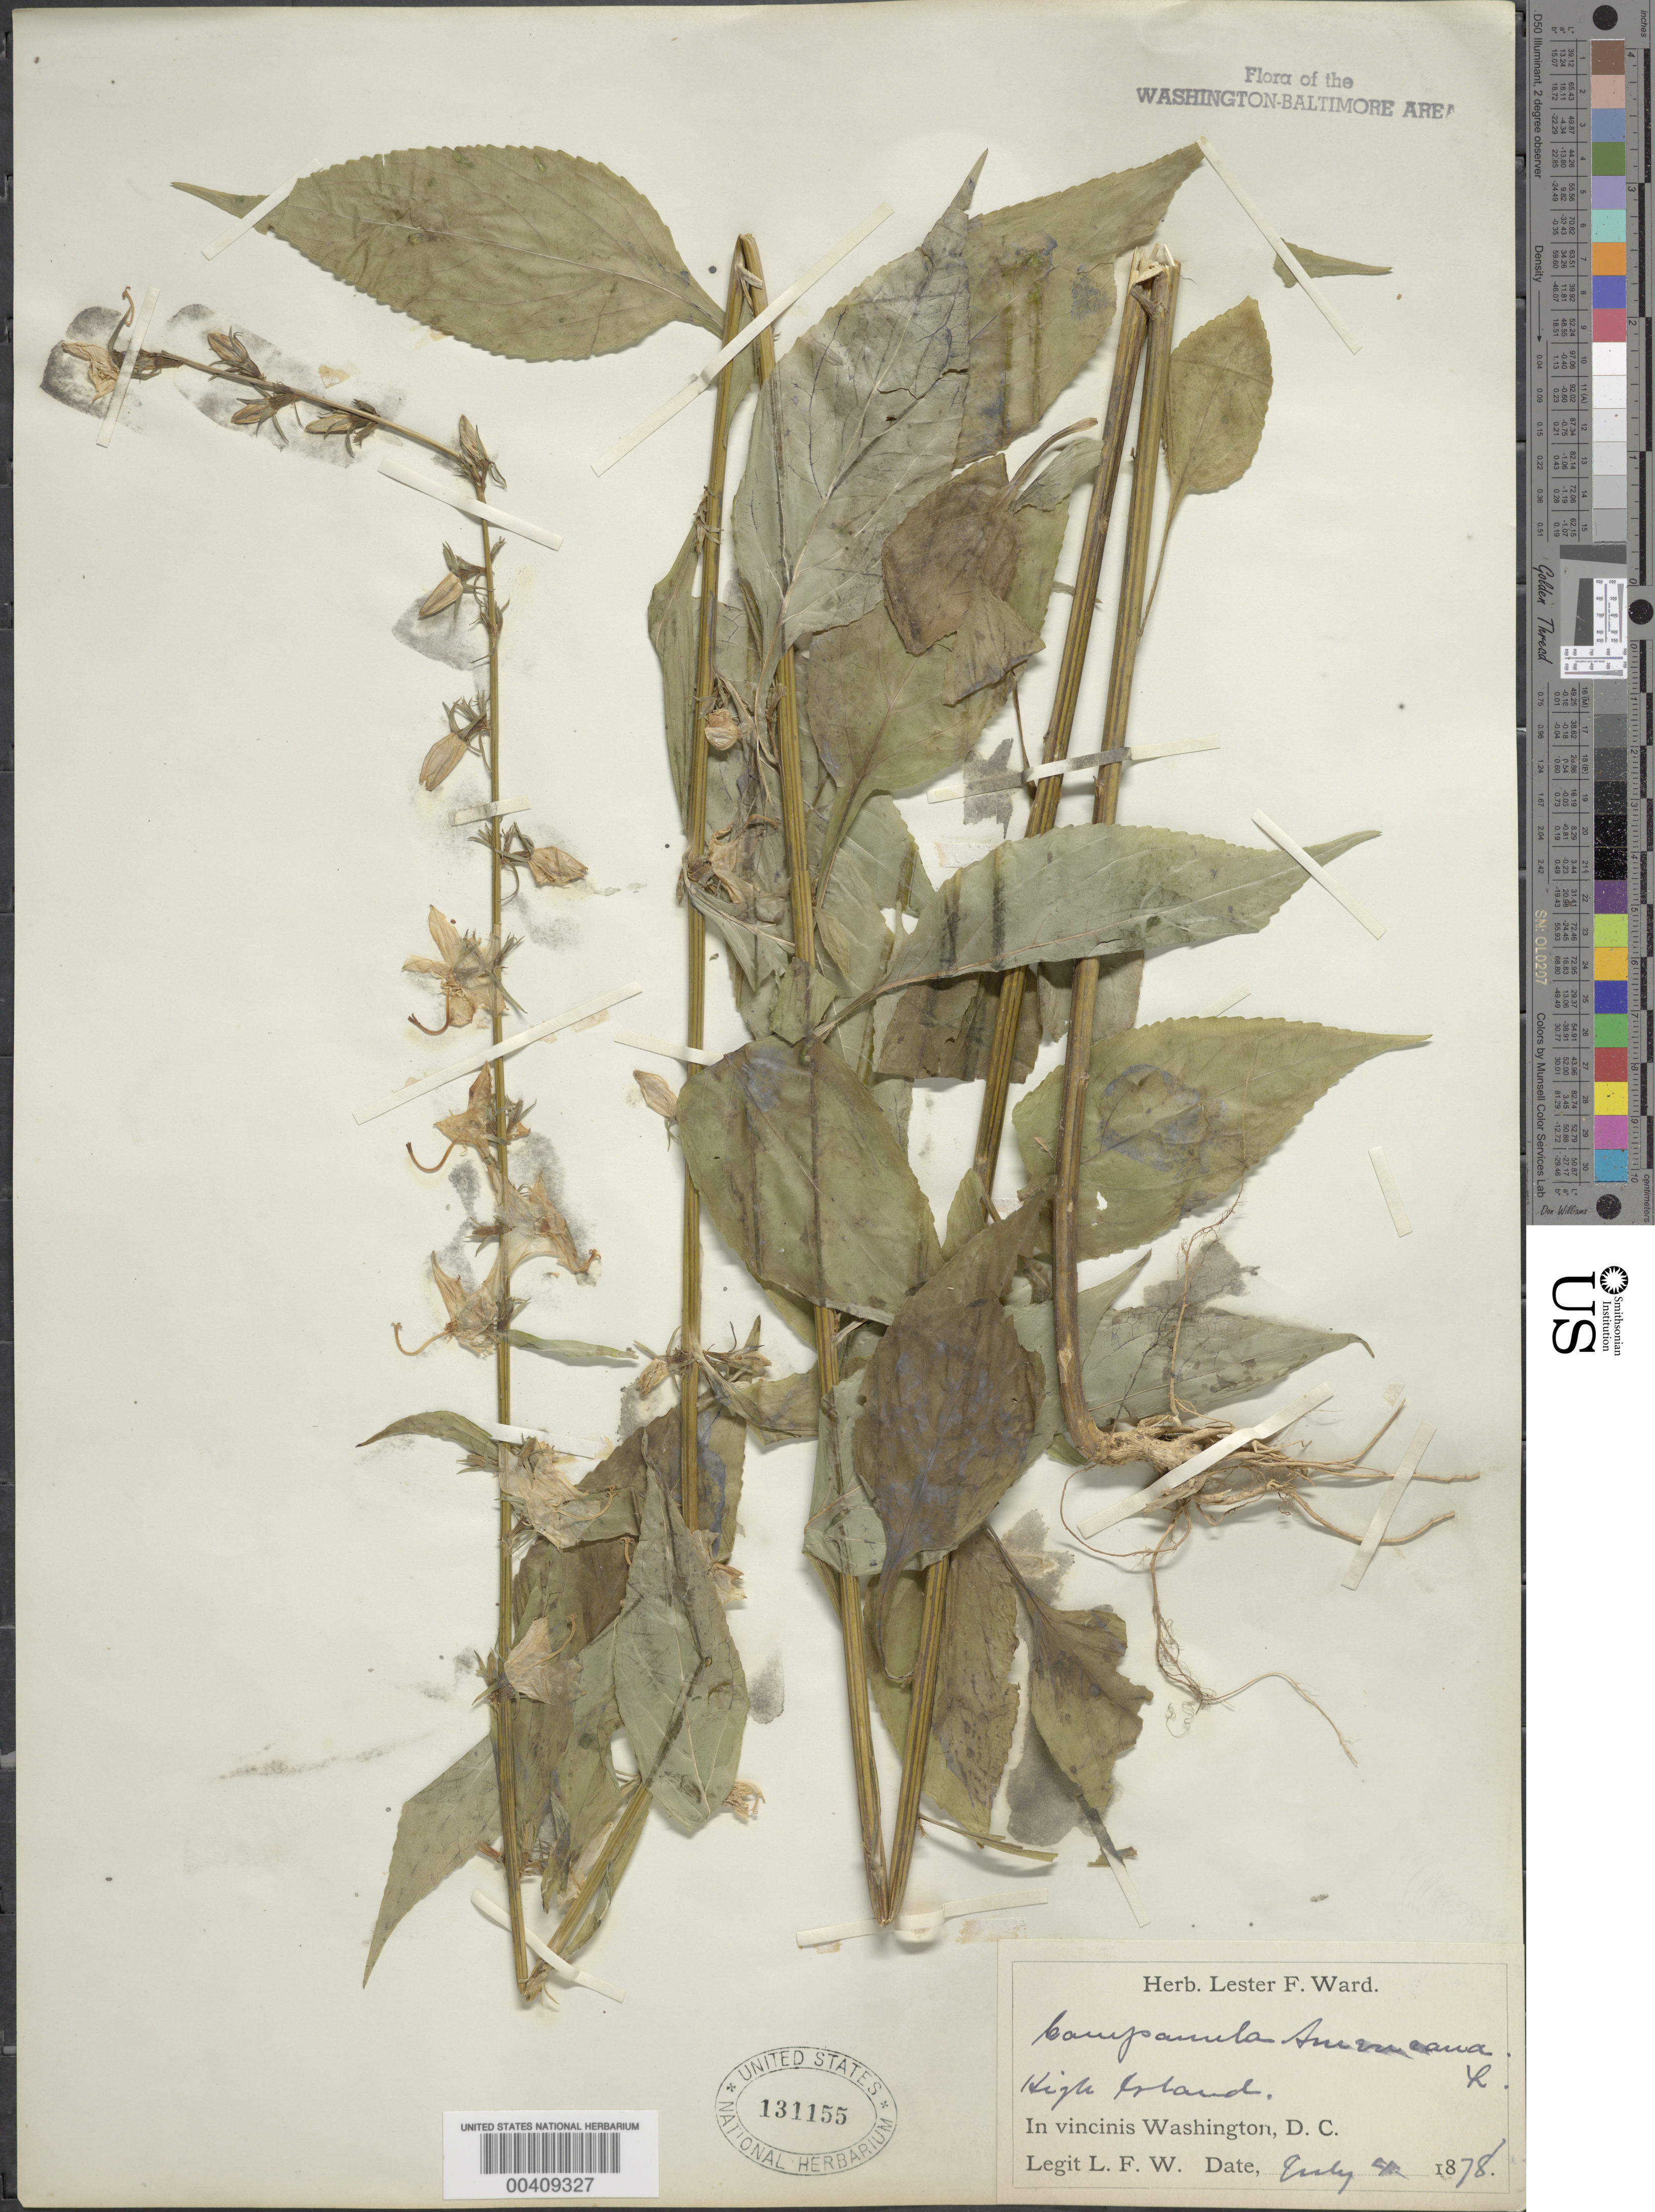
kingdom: Plantae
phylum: Tracheophyta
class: Magnoliopsida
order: Asterales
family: Campanulaceae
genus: Campanula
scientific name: Campanula americana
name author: L.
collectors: L. F. Ward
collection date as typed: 04 Jul 1878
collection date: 1878-07-04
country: United States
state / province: Maryland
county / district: Montgomery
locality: High Island C. & O. Canal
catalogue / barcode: US 131155